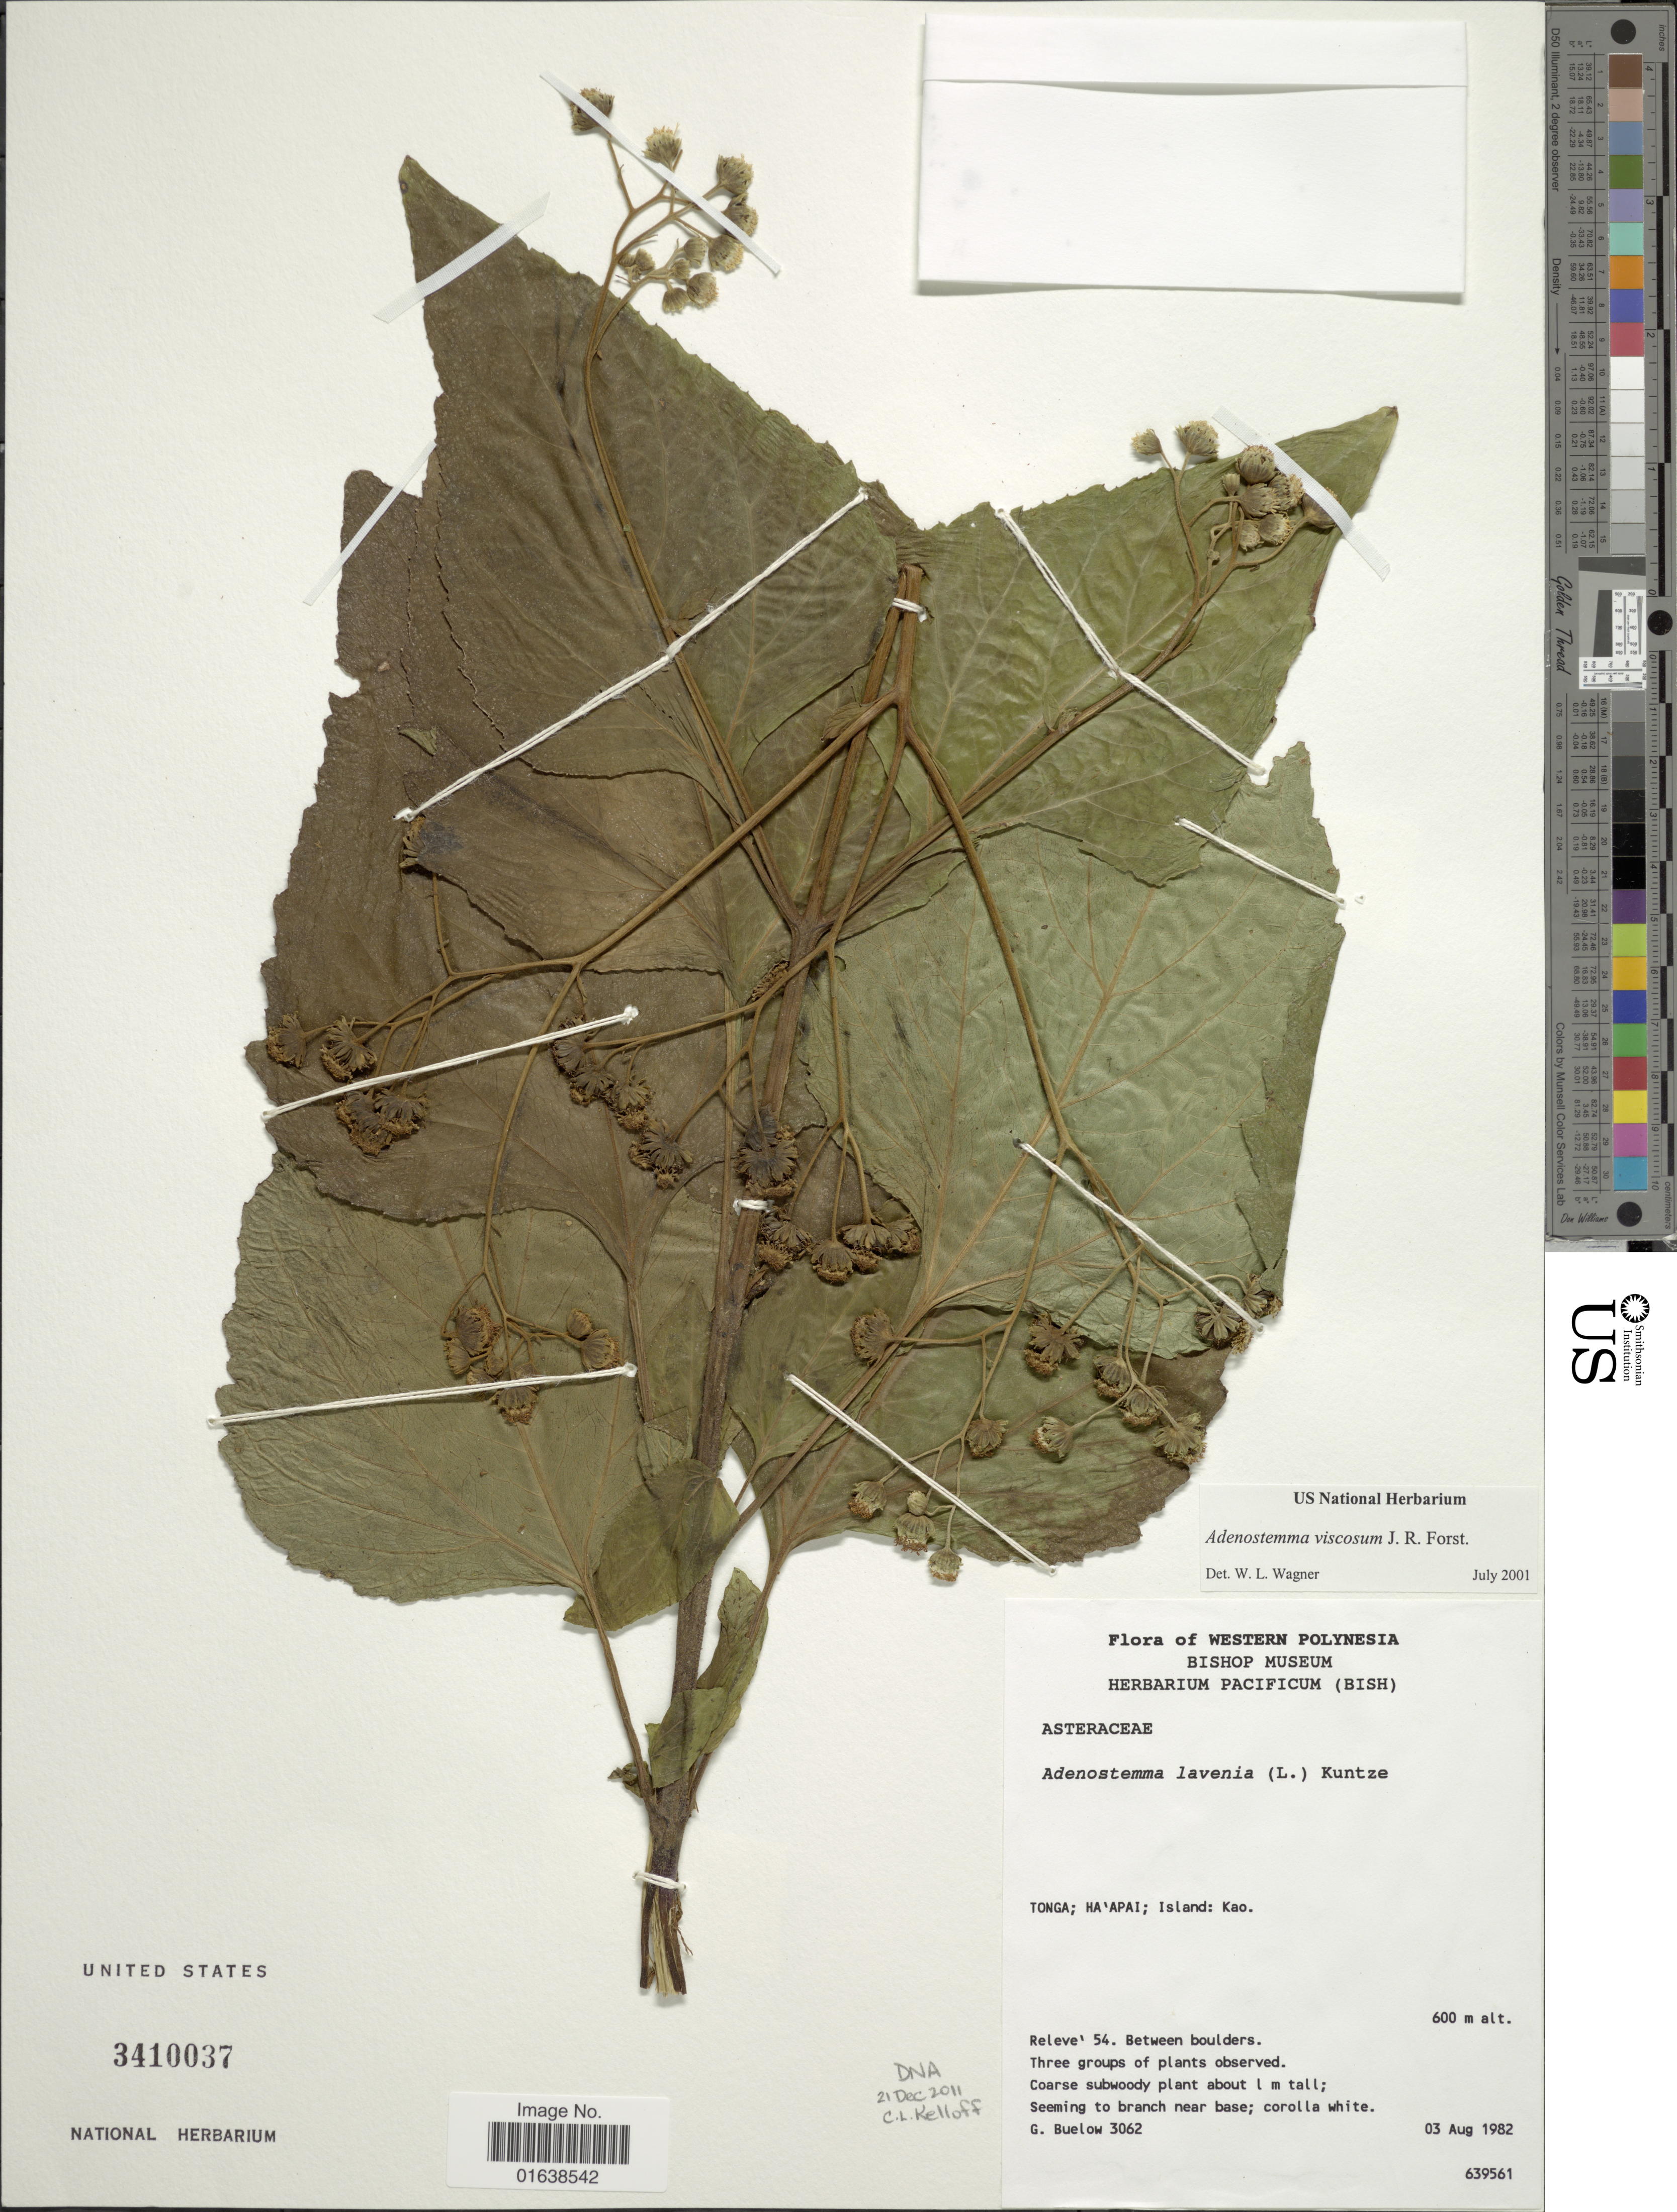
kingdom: Plantae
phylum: Tracheophyta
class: Magnoliopsida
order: Asterales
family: Asteraceae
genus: Adenostemma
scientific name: Adenostemma viscosum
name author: J.R. Forst. & G. Forst.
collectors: G. Beulow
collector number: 3062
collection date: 1982-08-03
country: Tonga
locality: Tonga; Ha'apai; Island: Kao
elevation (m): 600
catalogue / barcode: US 3410037